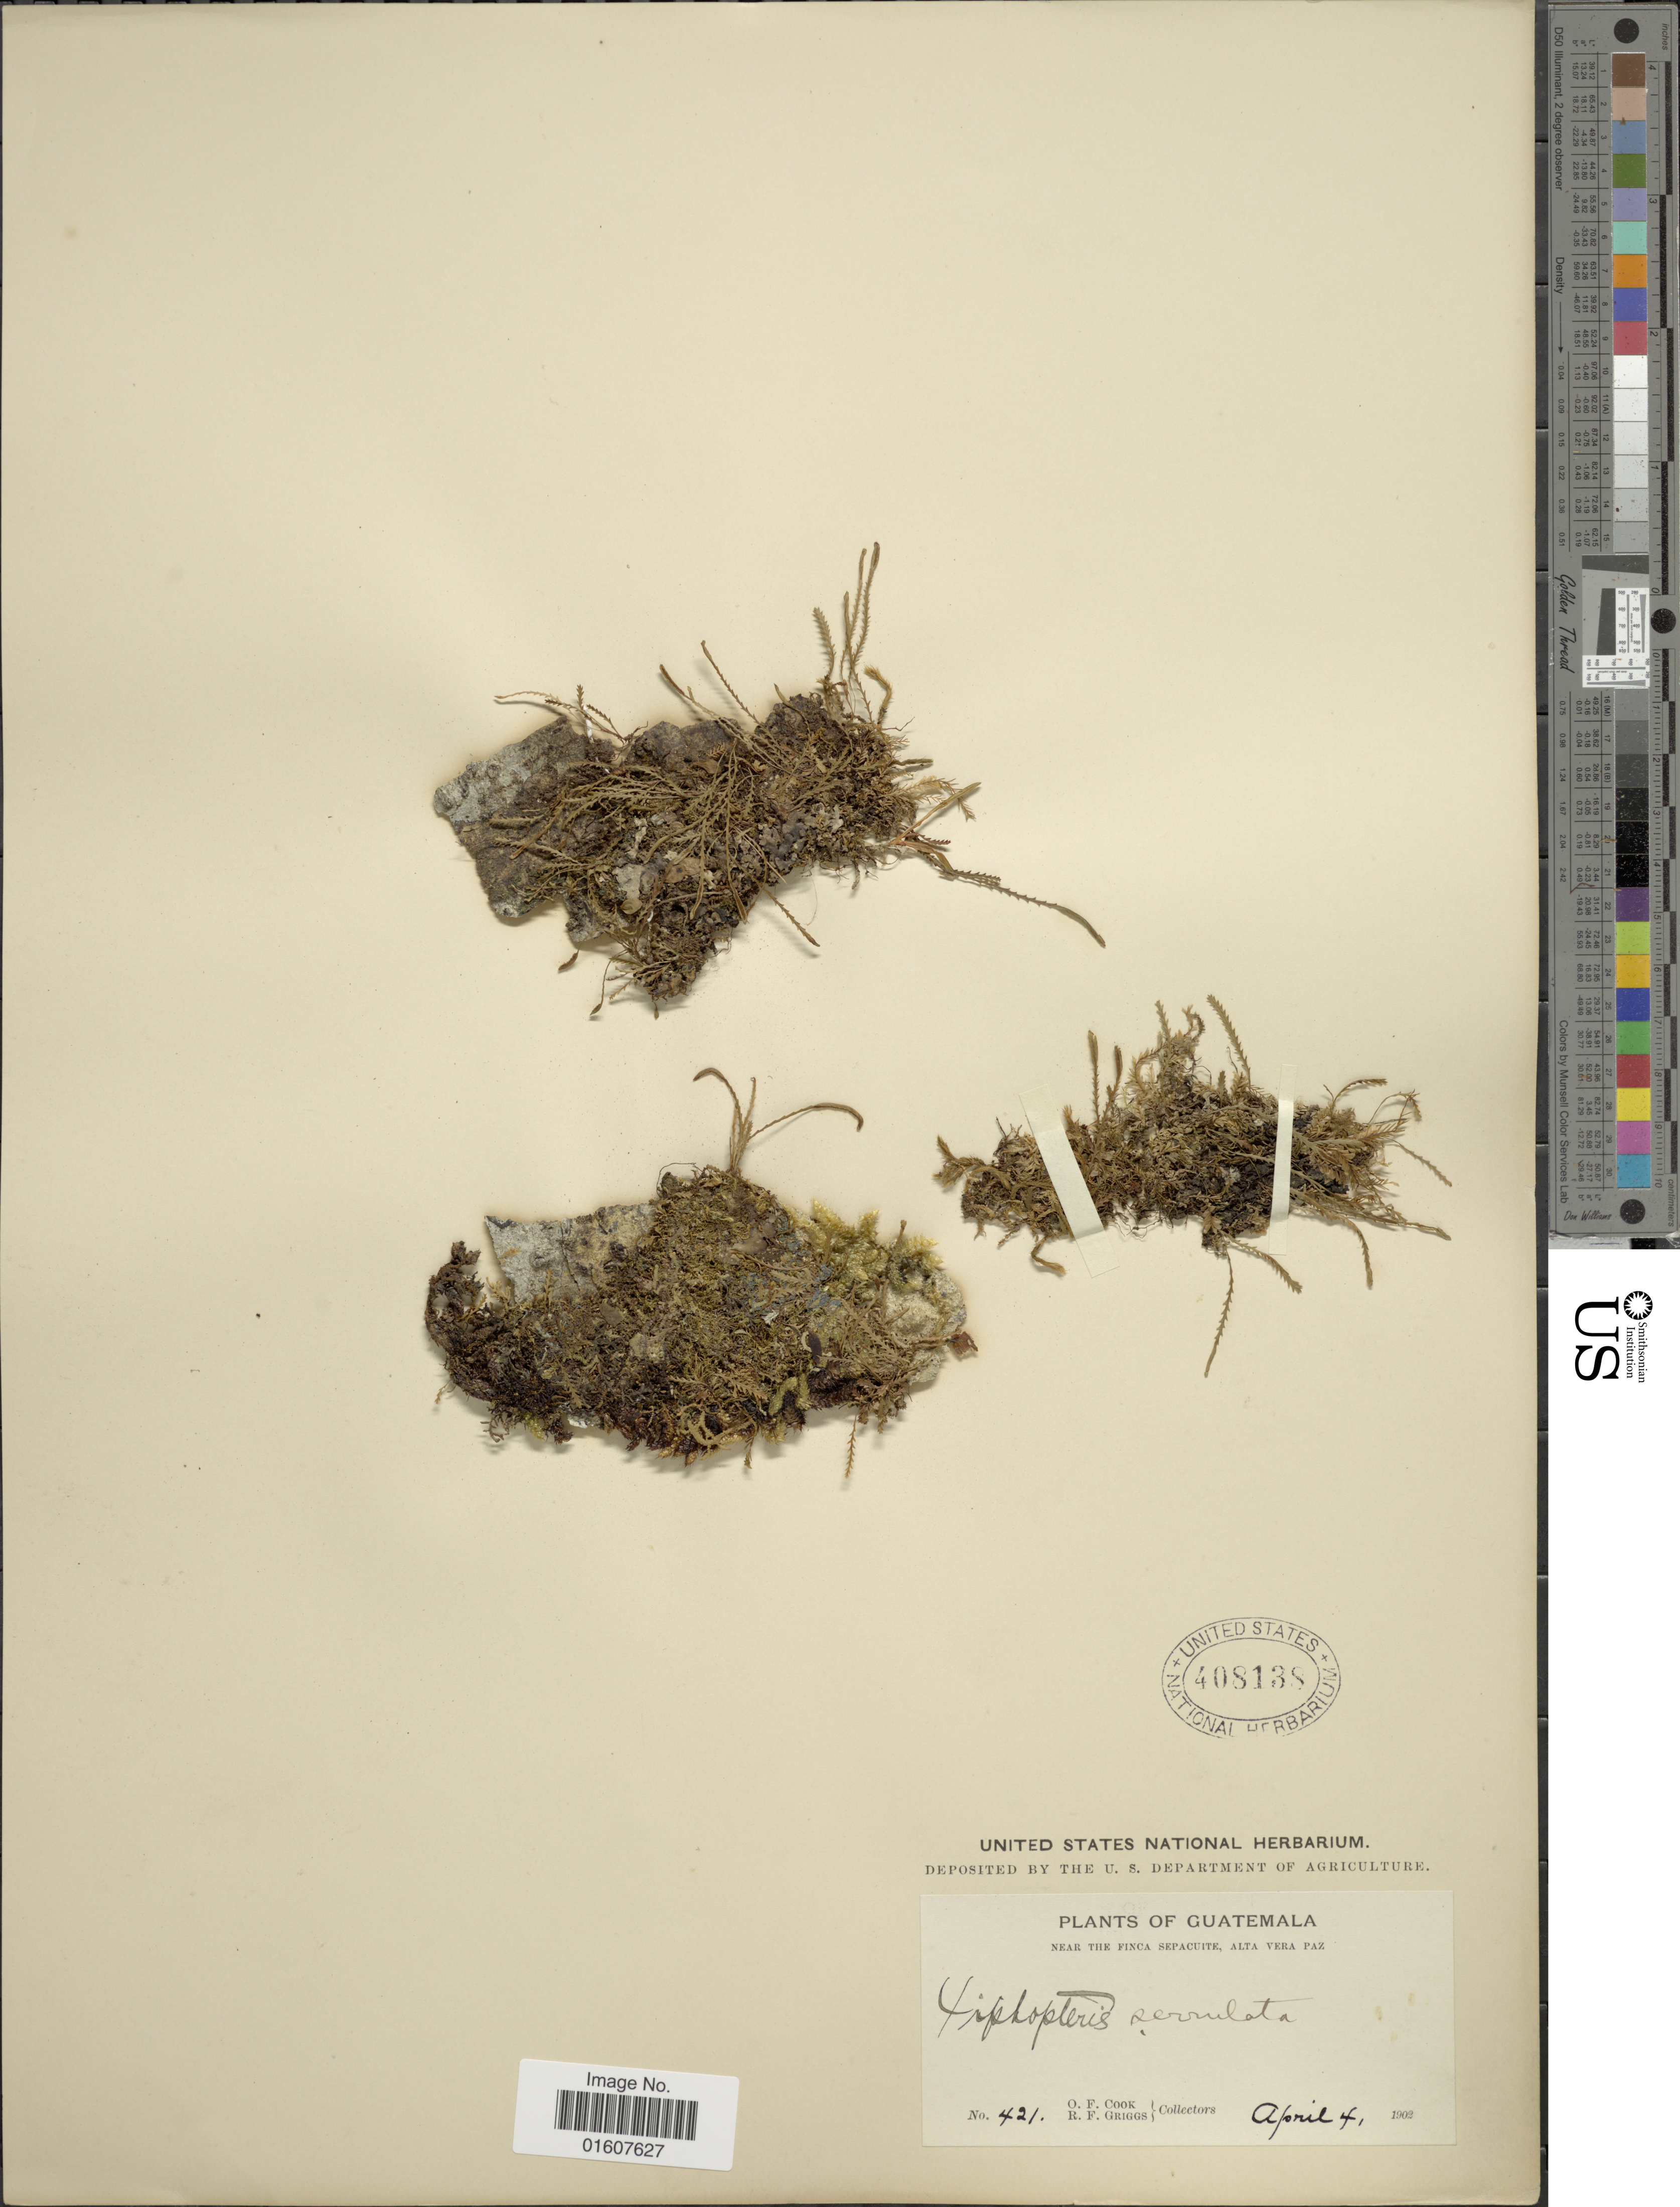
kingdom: Plantae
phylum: Tracheophyta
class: Polypodiopsida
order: Polypodiales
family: Polypodiaceae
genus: Cochlidium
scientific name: Cochlidium serrulatum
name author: (Sw.) L.E. Bishop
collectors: O. F. Cook & R. F. Griggs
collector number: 421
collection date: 1902-04-04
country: Guatemala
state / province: Alta Verapaz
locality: Near the Finca Sepacuite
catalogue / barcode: US 408138